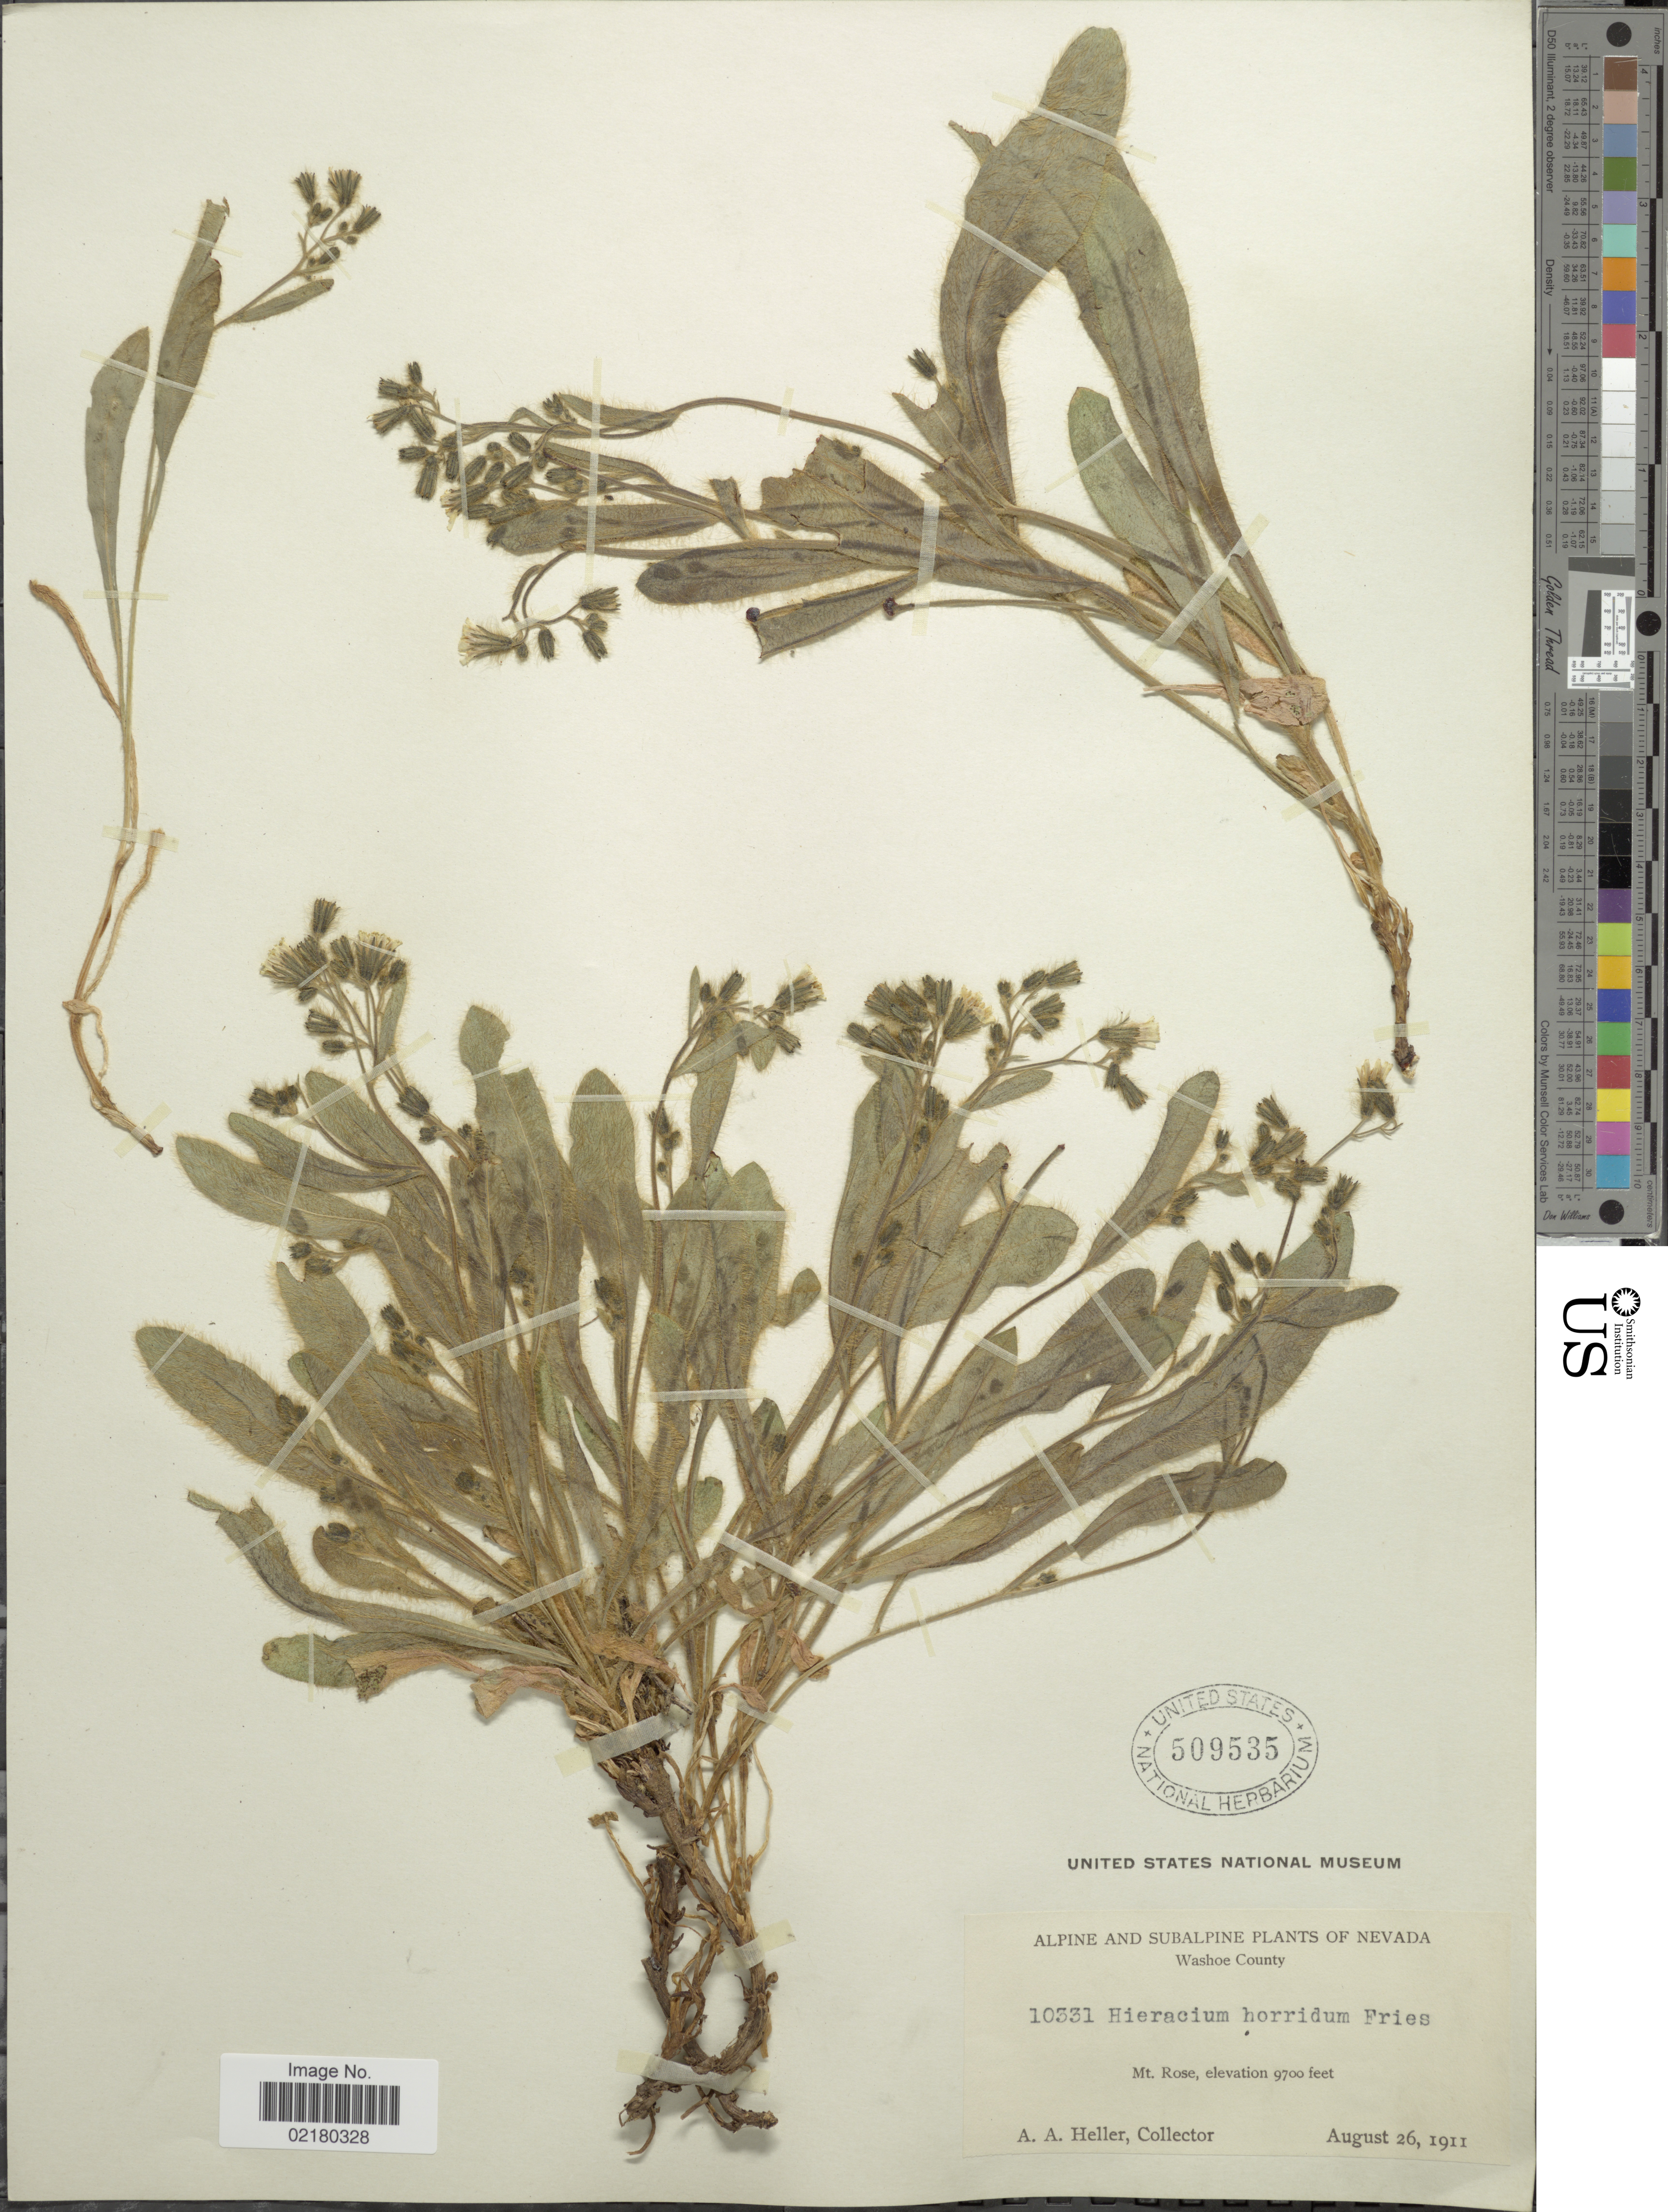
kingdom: Plantae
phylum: Tracheophyta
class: Magnoliopsida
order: Asterales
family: Asteraceae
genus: Hieracium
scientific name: Hieracium horridum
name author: Fr.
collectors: A. A. Heller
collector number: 10331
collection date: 1911-08-26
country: United States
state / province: Nevada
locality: Alpine and Subalpine, Nevada, Washoe County, Mt. Rose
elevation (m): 2957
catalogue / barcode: US 509535